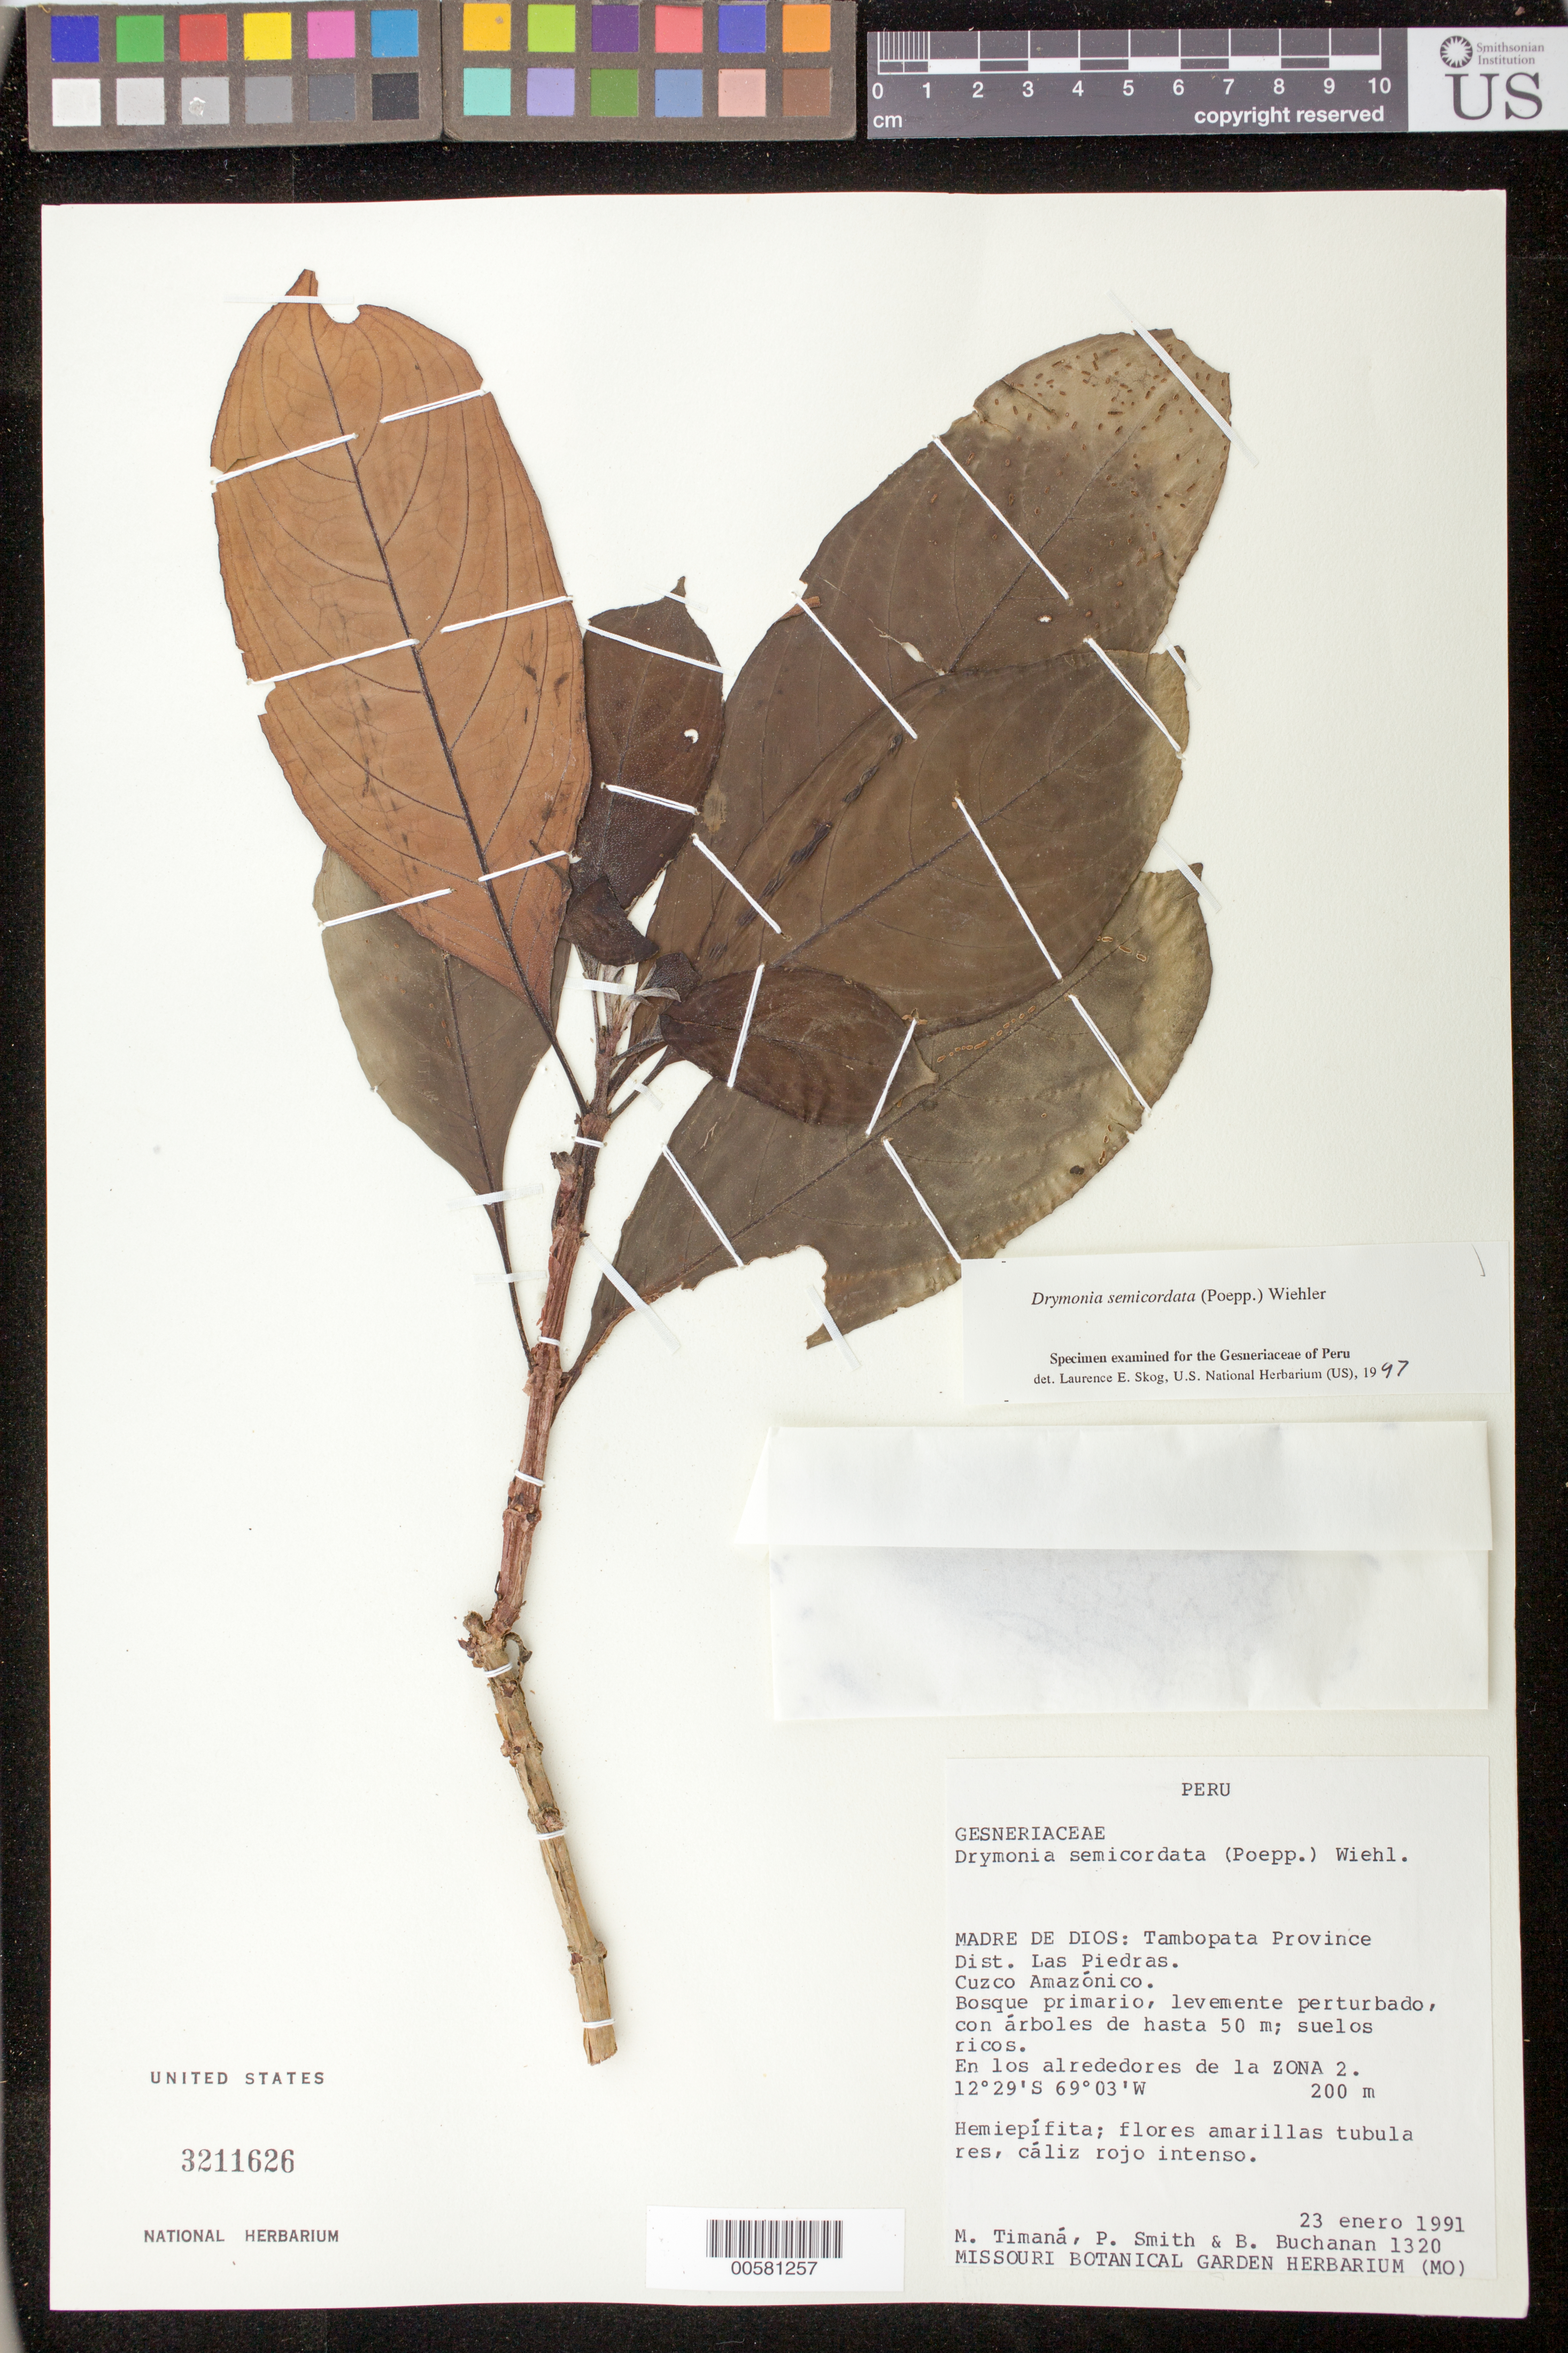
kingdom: Plantae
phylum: Tracheophyta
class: Magnoliopsida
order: Lamiales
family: Gesneriaceae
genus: Drymonia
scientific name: Drymonia semicordata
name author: (Poepp.) Wiehler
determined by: Skog, Laurence E.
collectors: M. E. Timaná, P. Smith & B. Buchanan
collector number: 1320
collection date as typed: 23 Jan 1991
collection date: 1991-01-23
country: Peru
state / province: Madre de Dios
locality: Prov. Tambopata, Dtto. Las Piedras; Cuzco Amazónico, en los alrededores de la Zona 2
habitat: Bosque primario, levemente perturbado, con árboles de hasta 50 m; suelos ricos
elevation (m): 200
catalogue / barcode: US 3211626